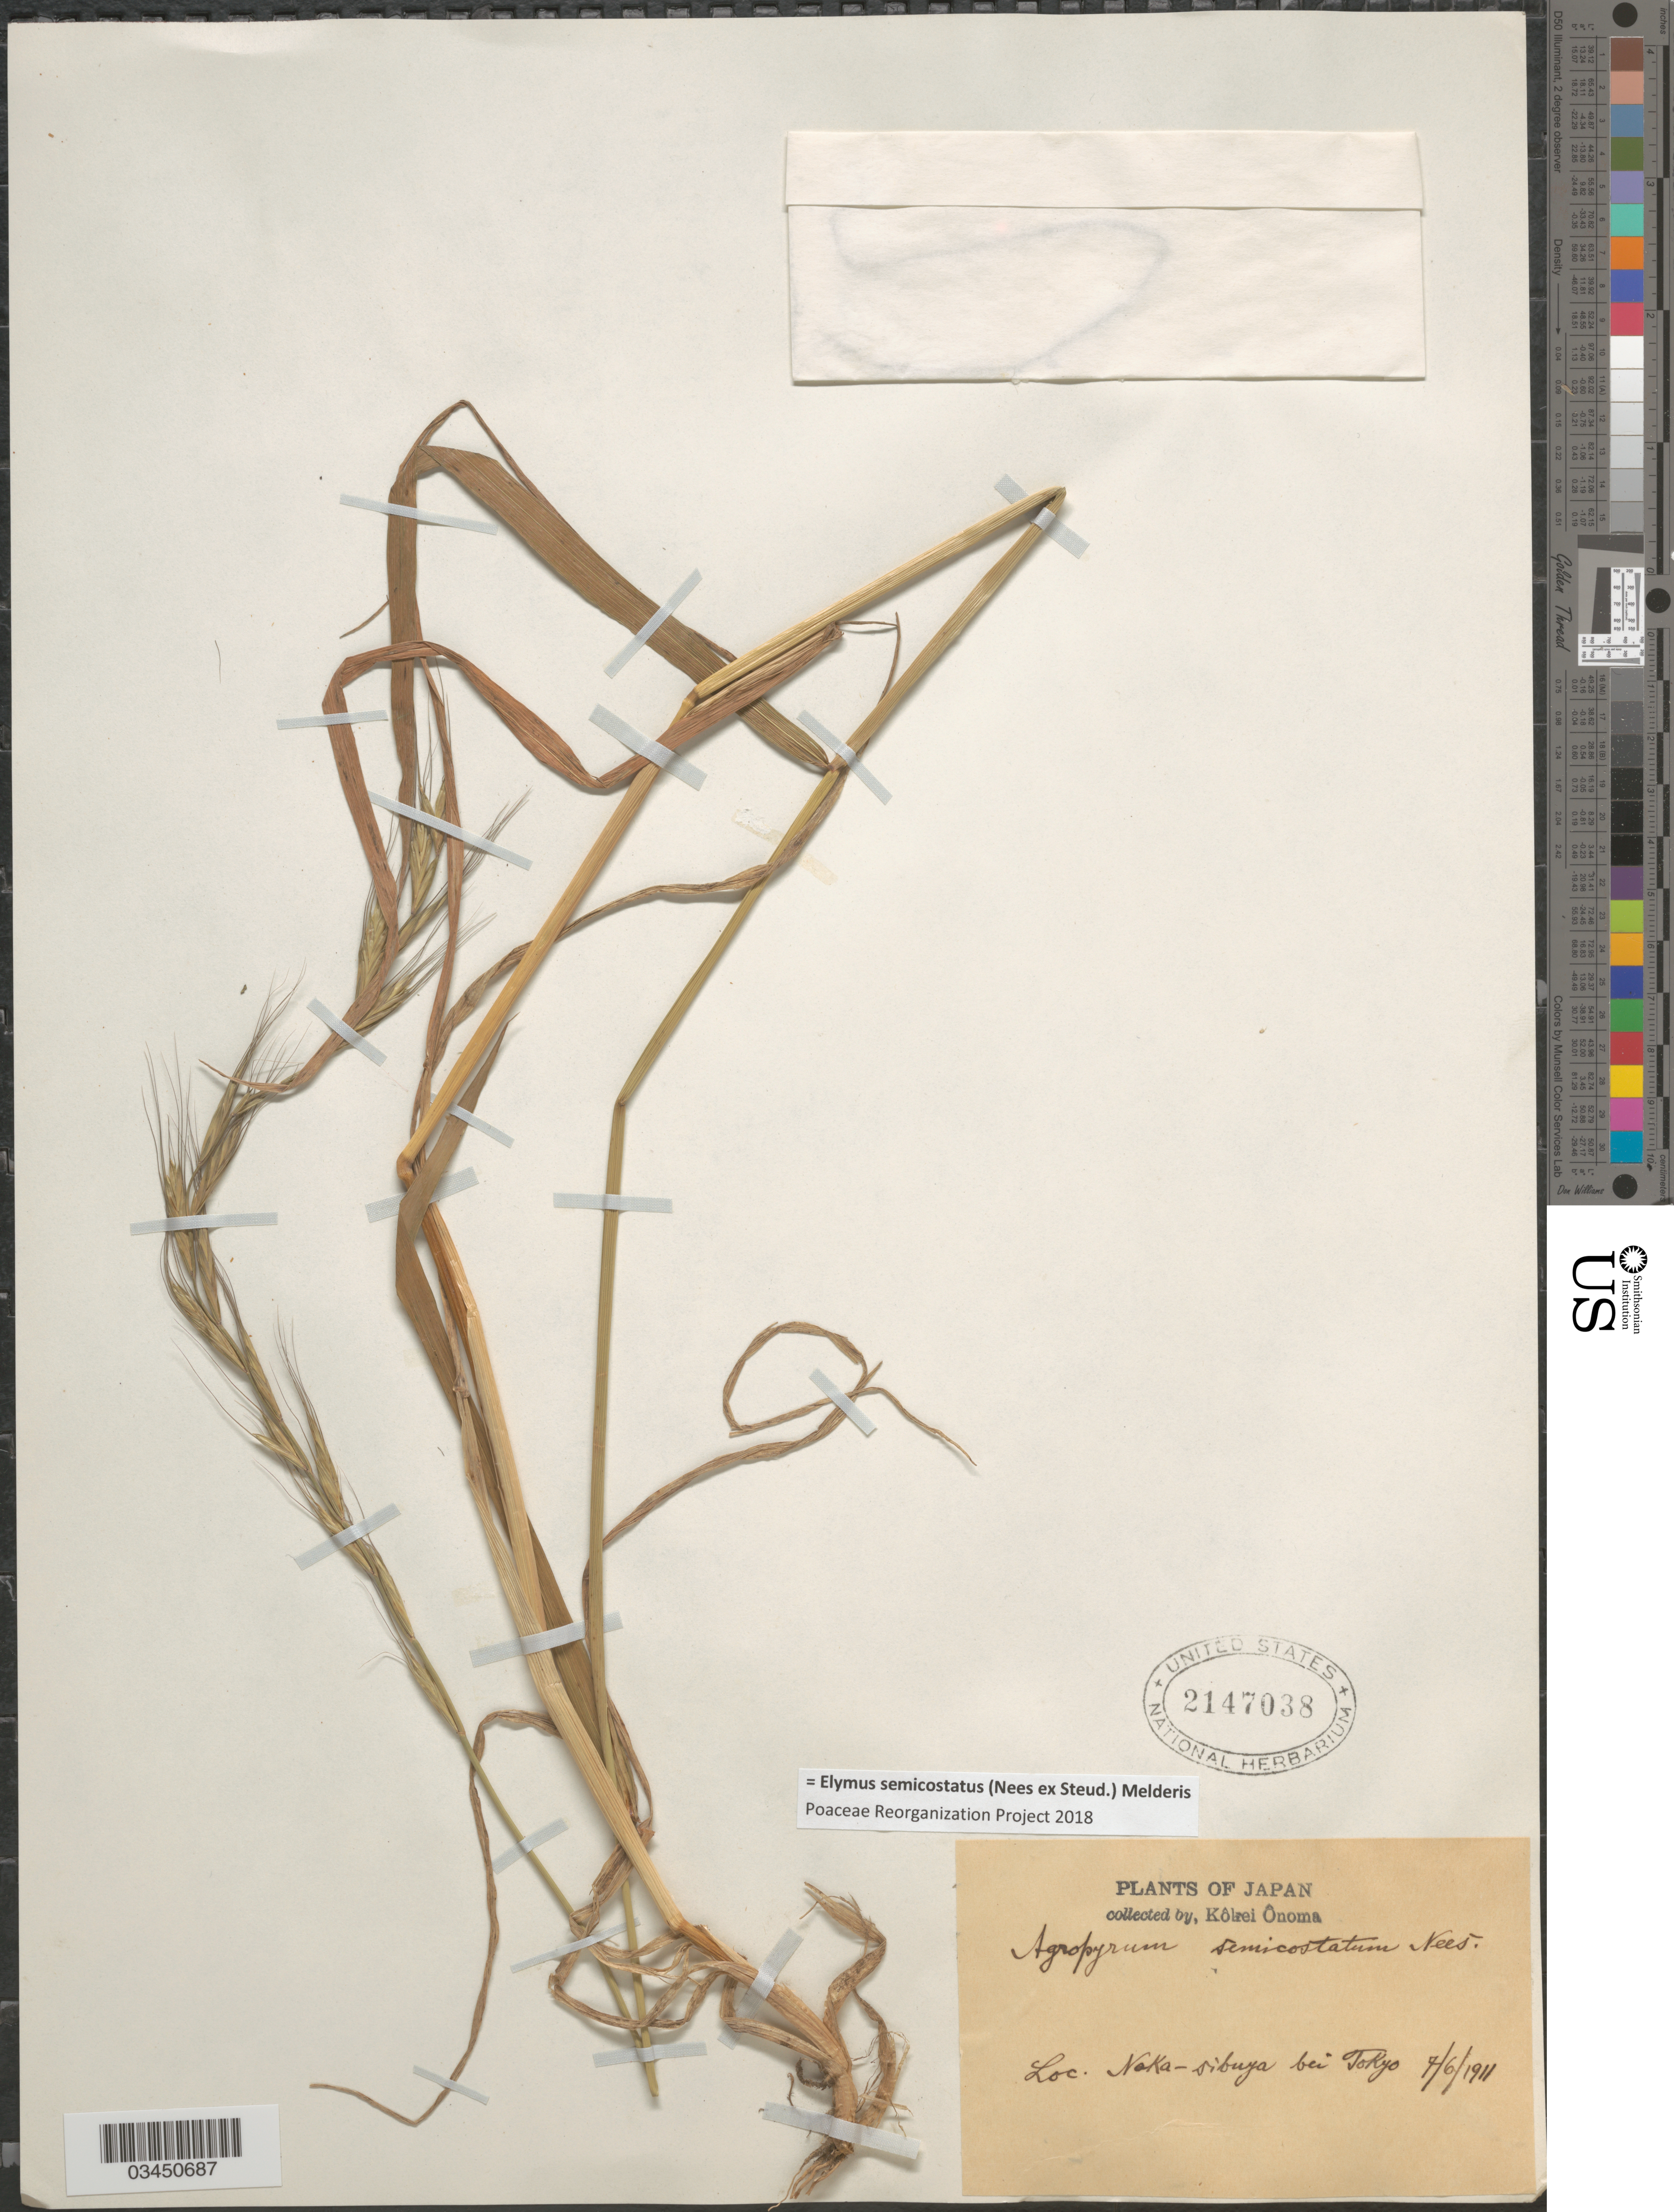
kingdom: Plantae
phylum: Tracheophyta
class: Liliopsida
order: Poales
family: Poaceae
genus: Elymus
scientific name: Elymus semicostatus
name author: (Nees ex Steud.) Melderis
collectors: K. Onoma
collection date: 1911-06-07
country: Japan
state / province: Tokyo, Federal City of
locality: Naka-sibuya bei Tokyo.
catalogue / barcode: US 2147038